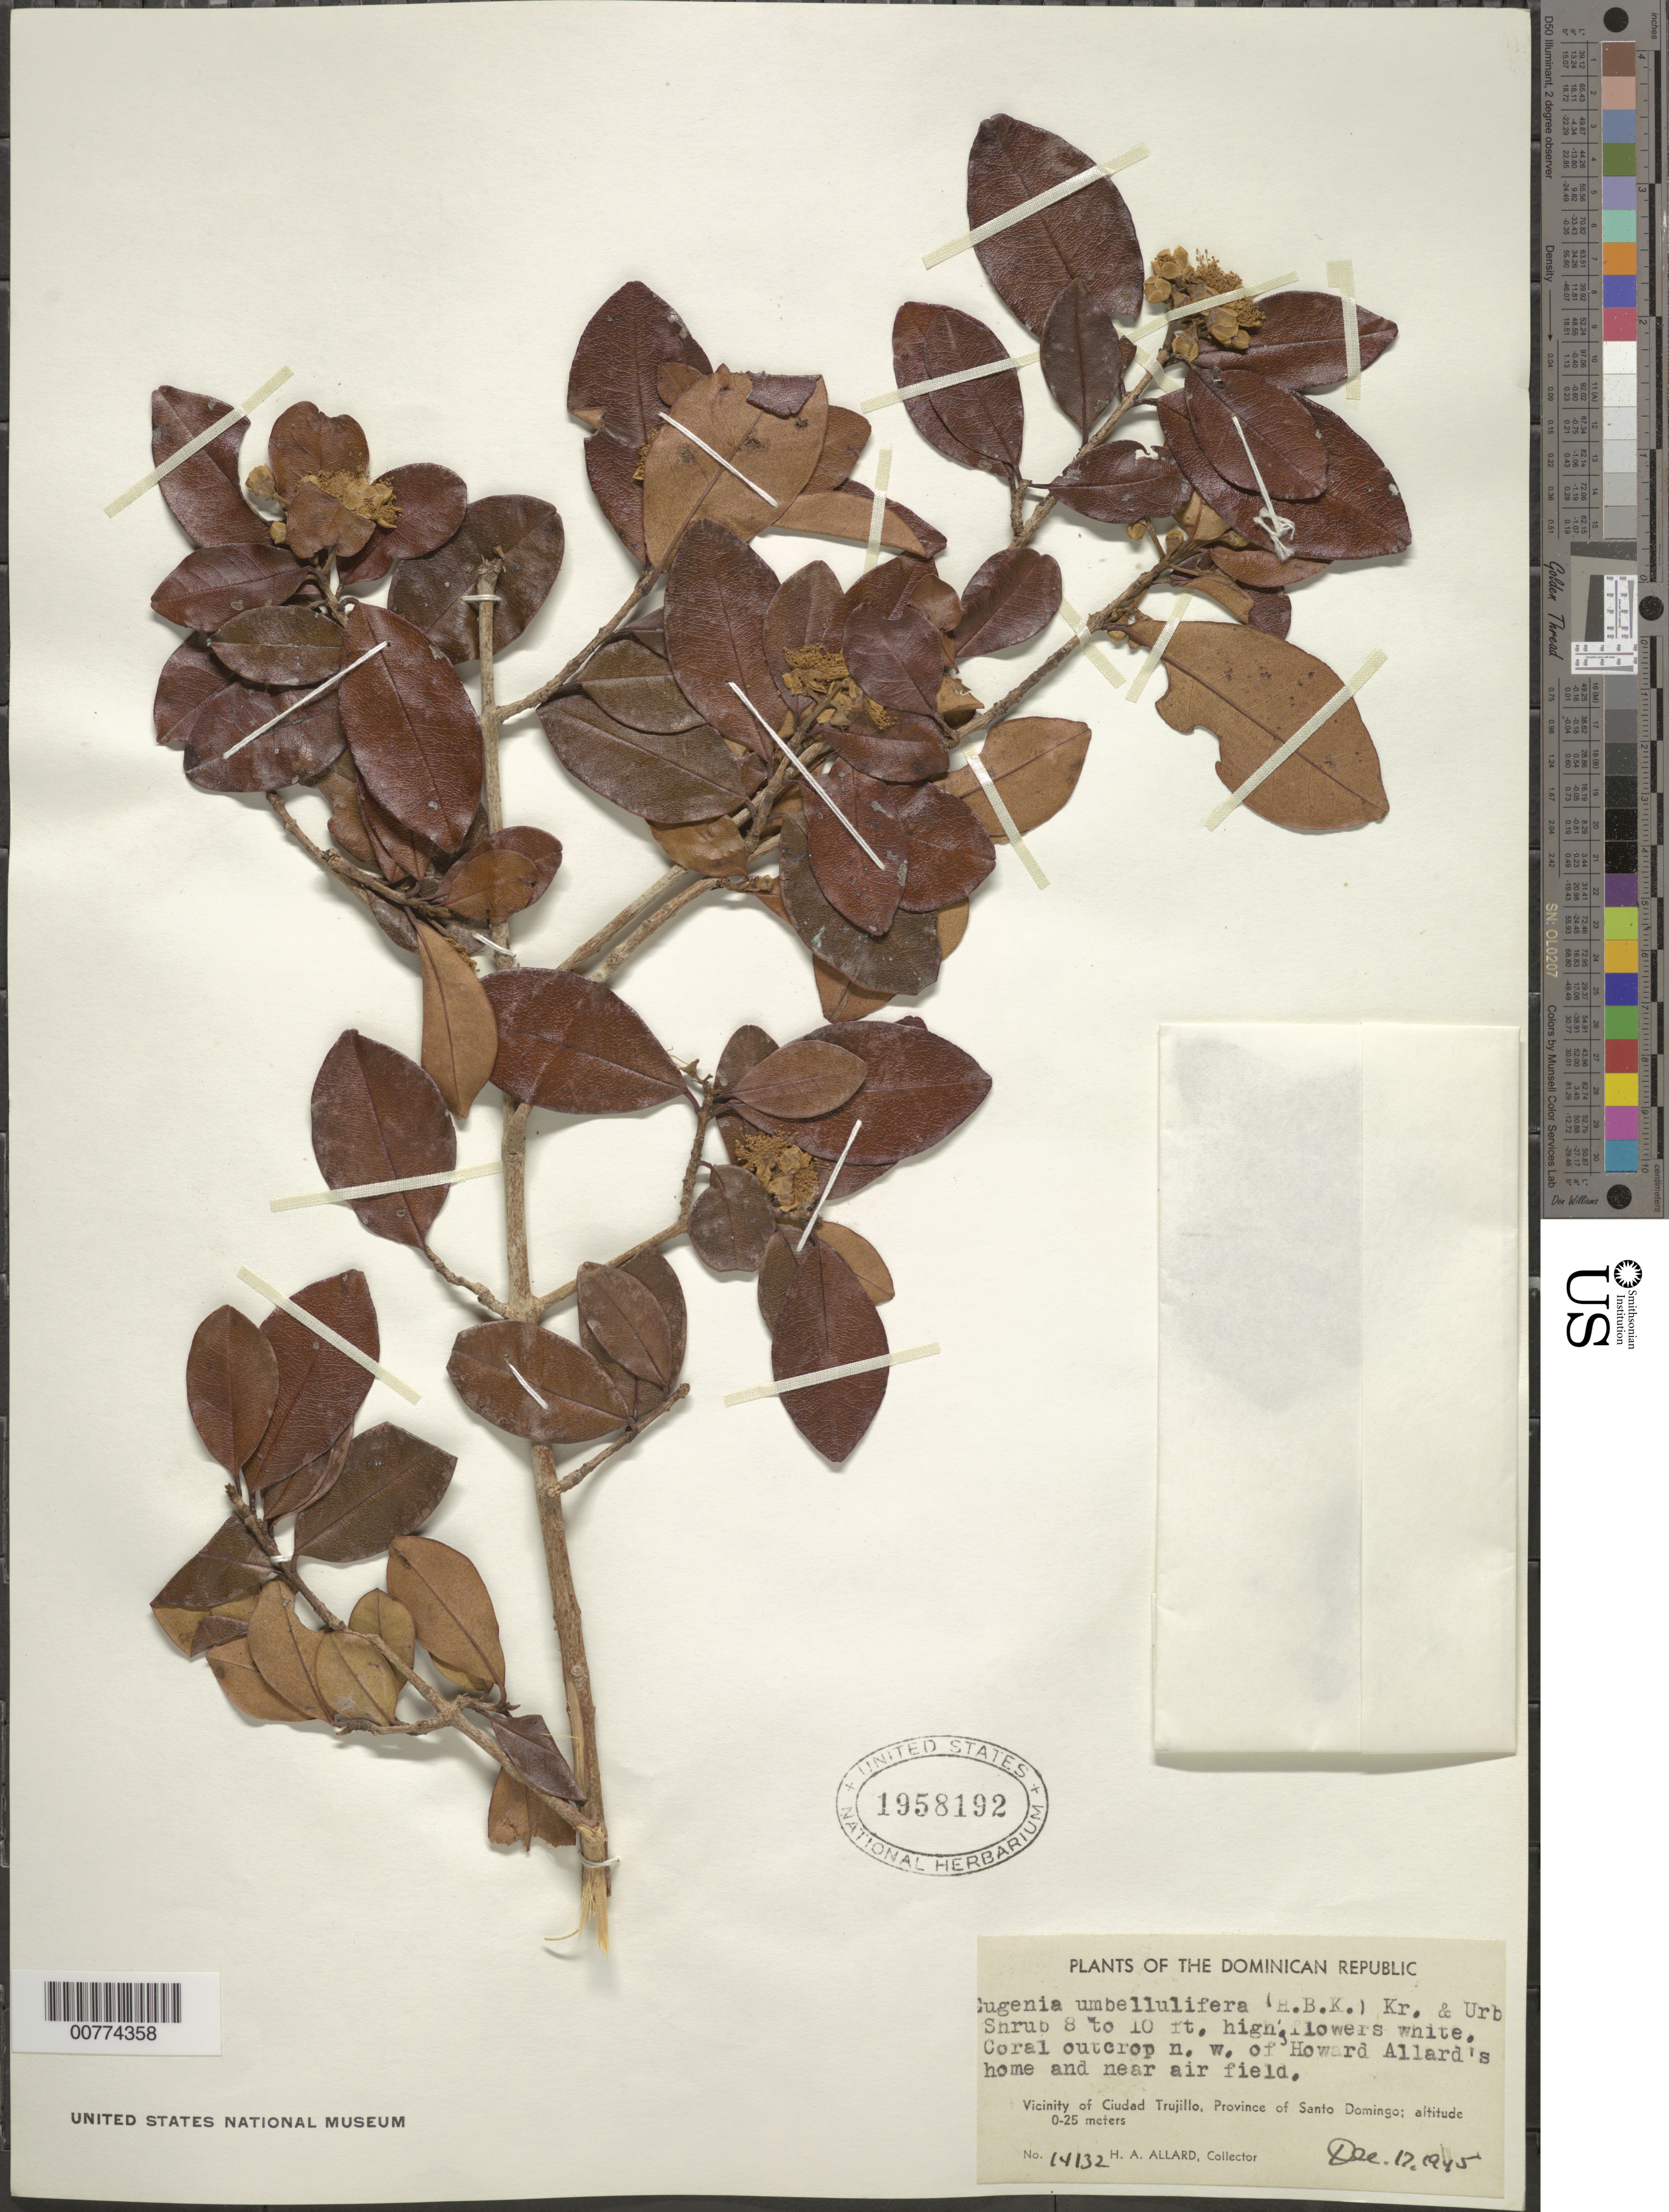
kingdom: Plantae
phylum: Tracheophyta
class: Magnoliopsida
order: Myrtales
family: Myrtaceae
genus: Pseudanamomis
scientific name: Pseudanamomis umbellulifera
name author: (Kunth) Kausel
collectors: H. A. Allard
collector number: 14132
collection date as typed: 17 Dec 1945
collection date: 1945-12-17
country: Dominican Republic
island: Hispaniola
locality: Province of Santo Domingo, vicinity of Ciudad Trujillo, N.W. of Howard Allard's home and near air field.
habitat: Coral outcrop.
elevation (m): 0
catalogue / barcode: US 1958192